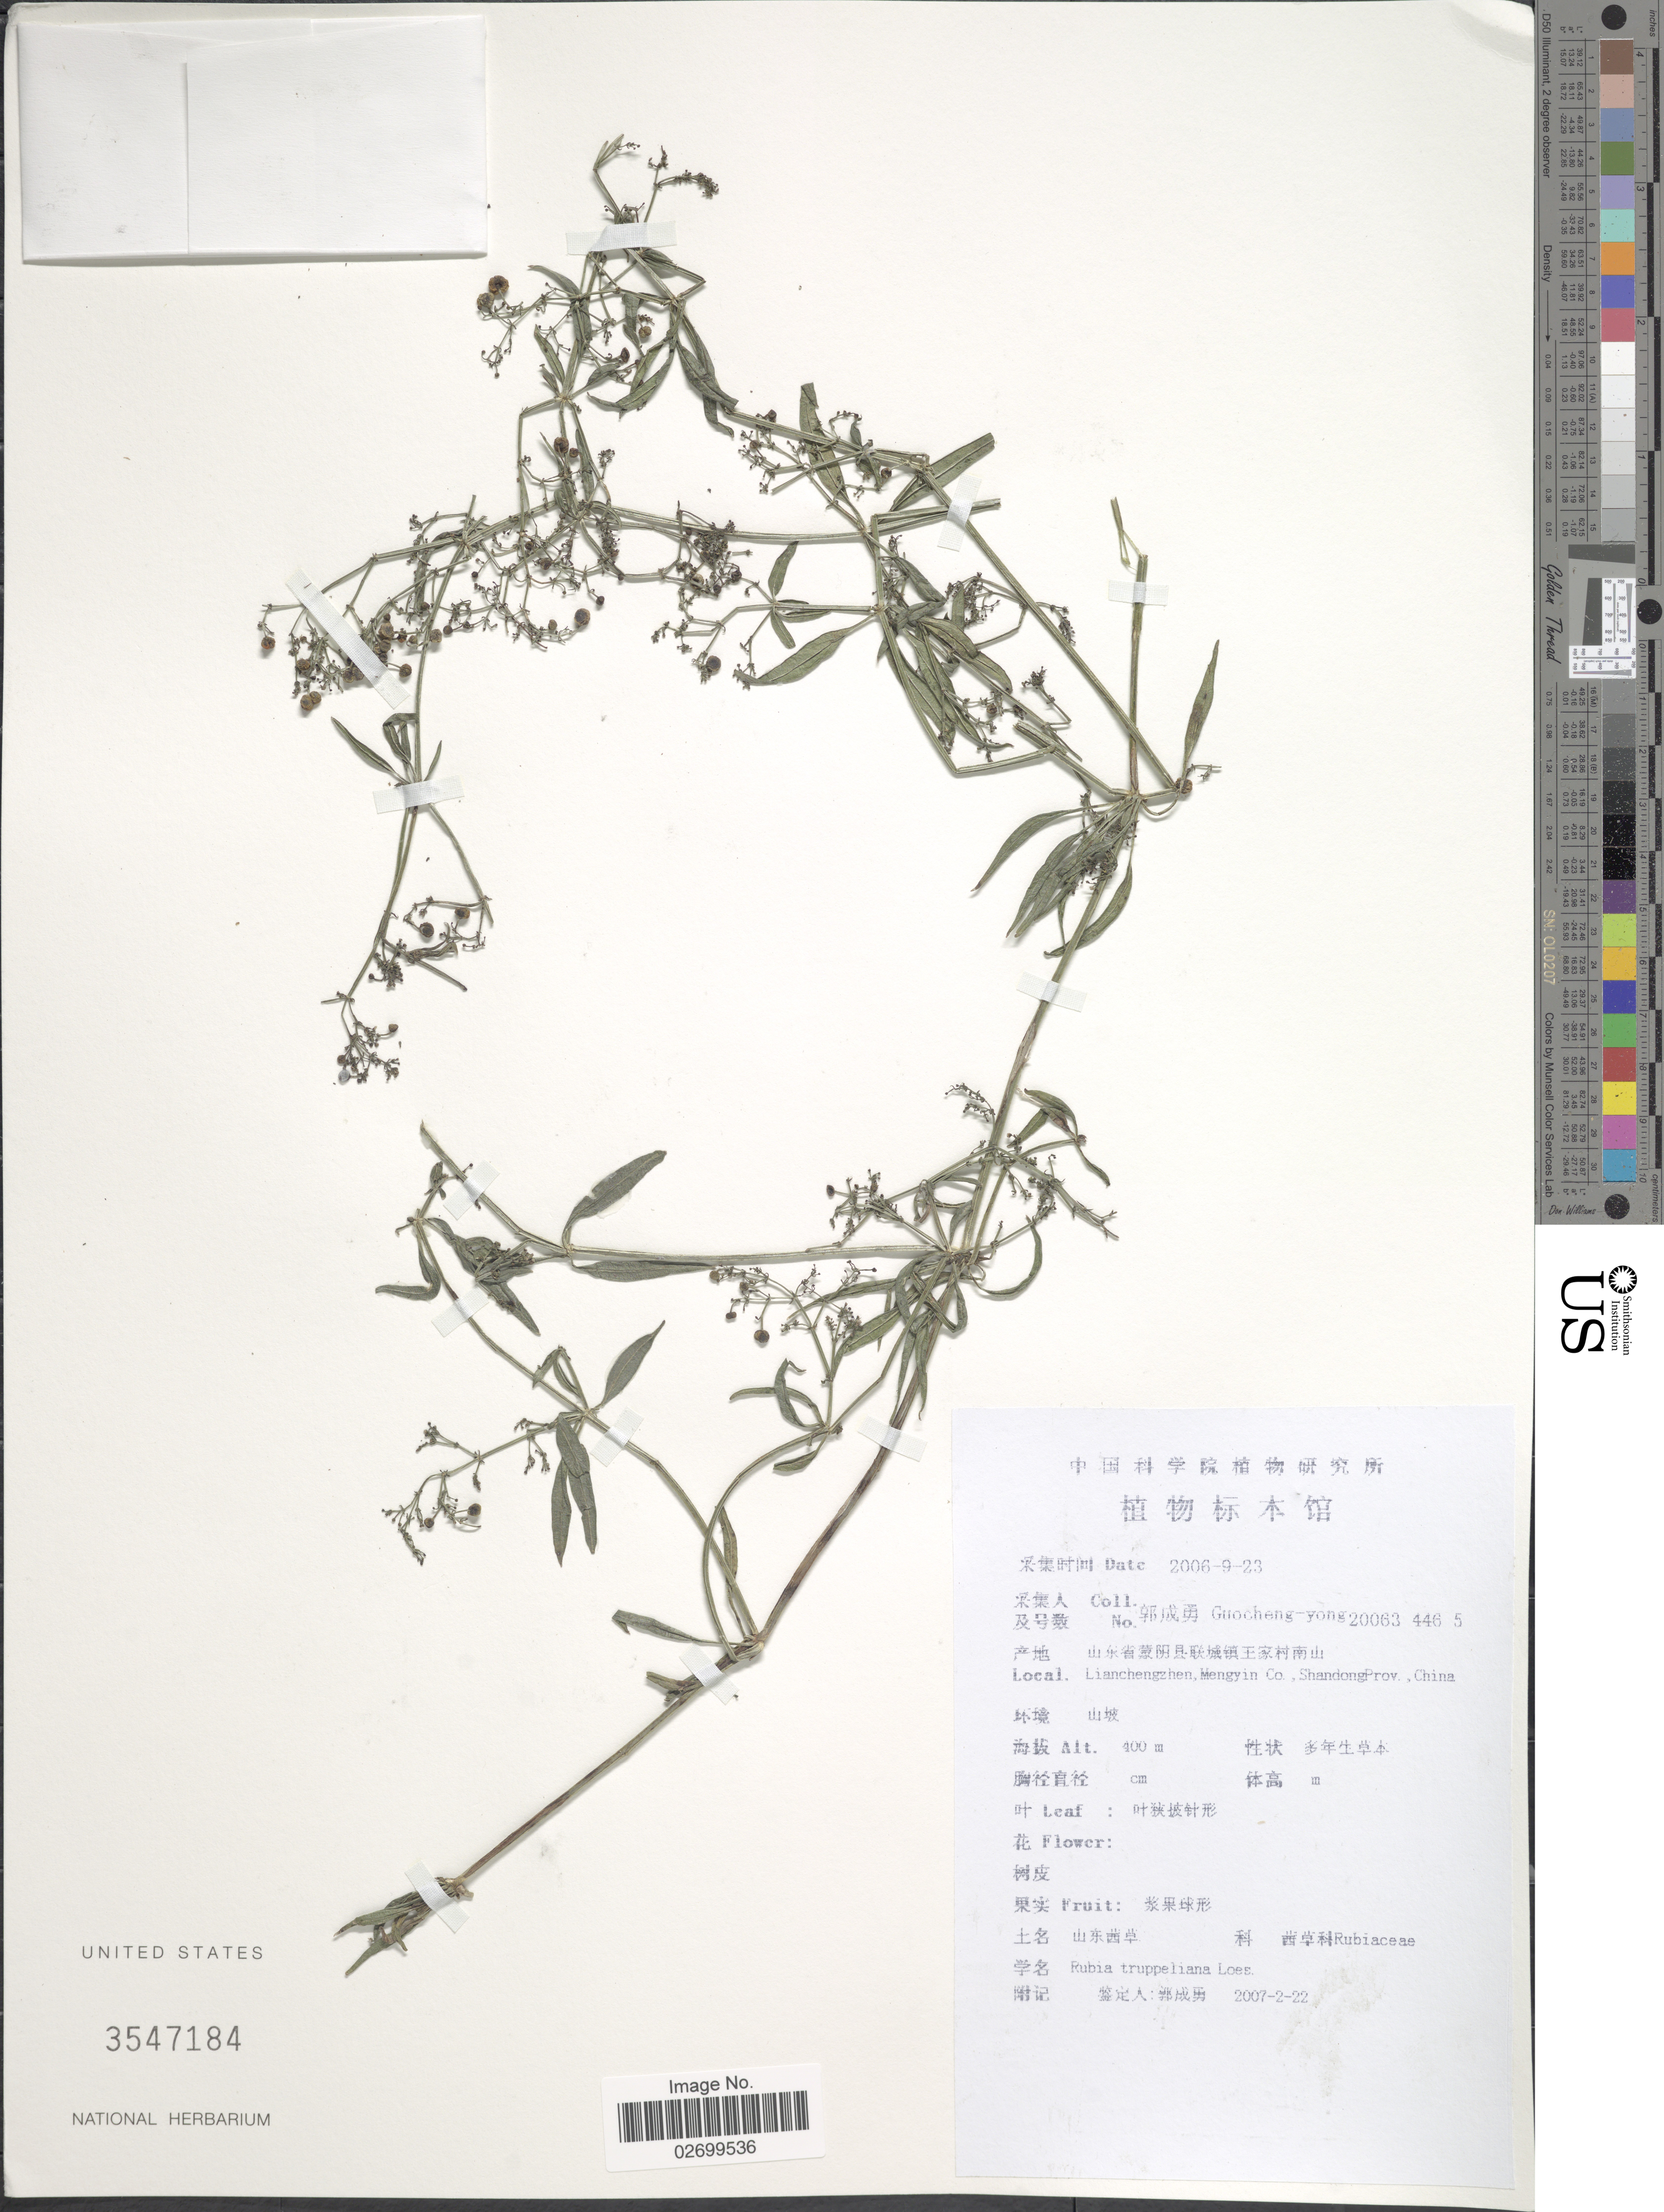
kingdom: Plantae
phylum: Tracheophyta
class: Magnoliopsida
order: Gentianales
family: Rubiaceae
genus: Rubia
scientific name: Rubia truppeliana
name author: Loes.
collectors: Guo cheng-yong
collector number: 200634465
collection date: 2006-09-23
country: China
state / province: Shandong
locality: Lianchengzhien, Mengyin Co.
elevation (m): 400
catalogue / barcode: US 3547184